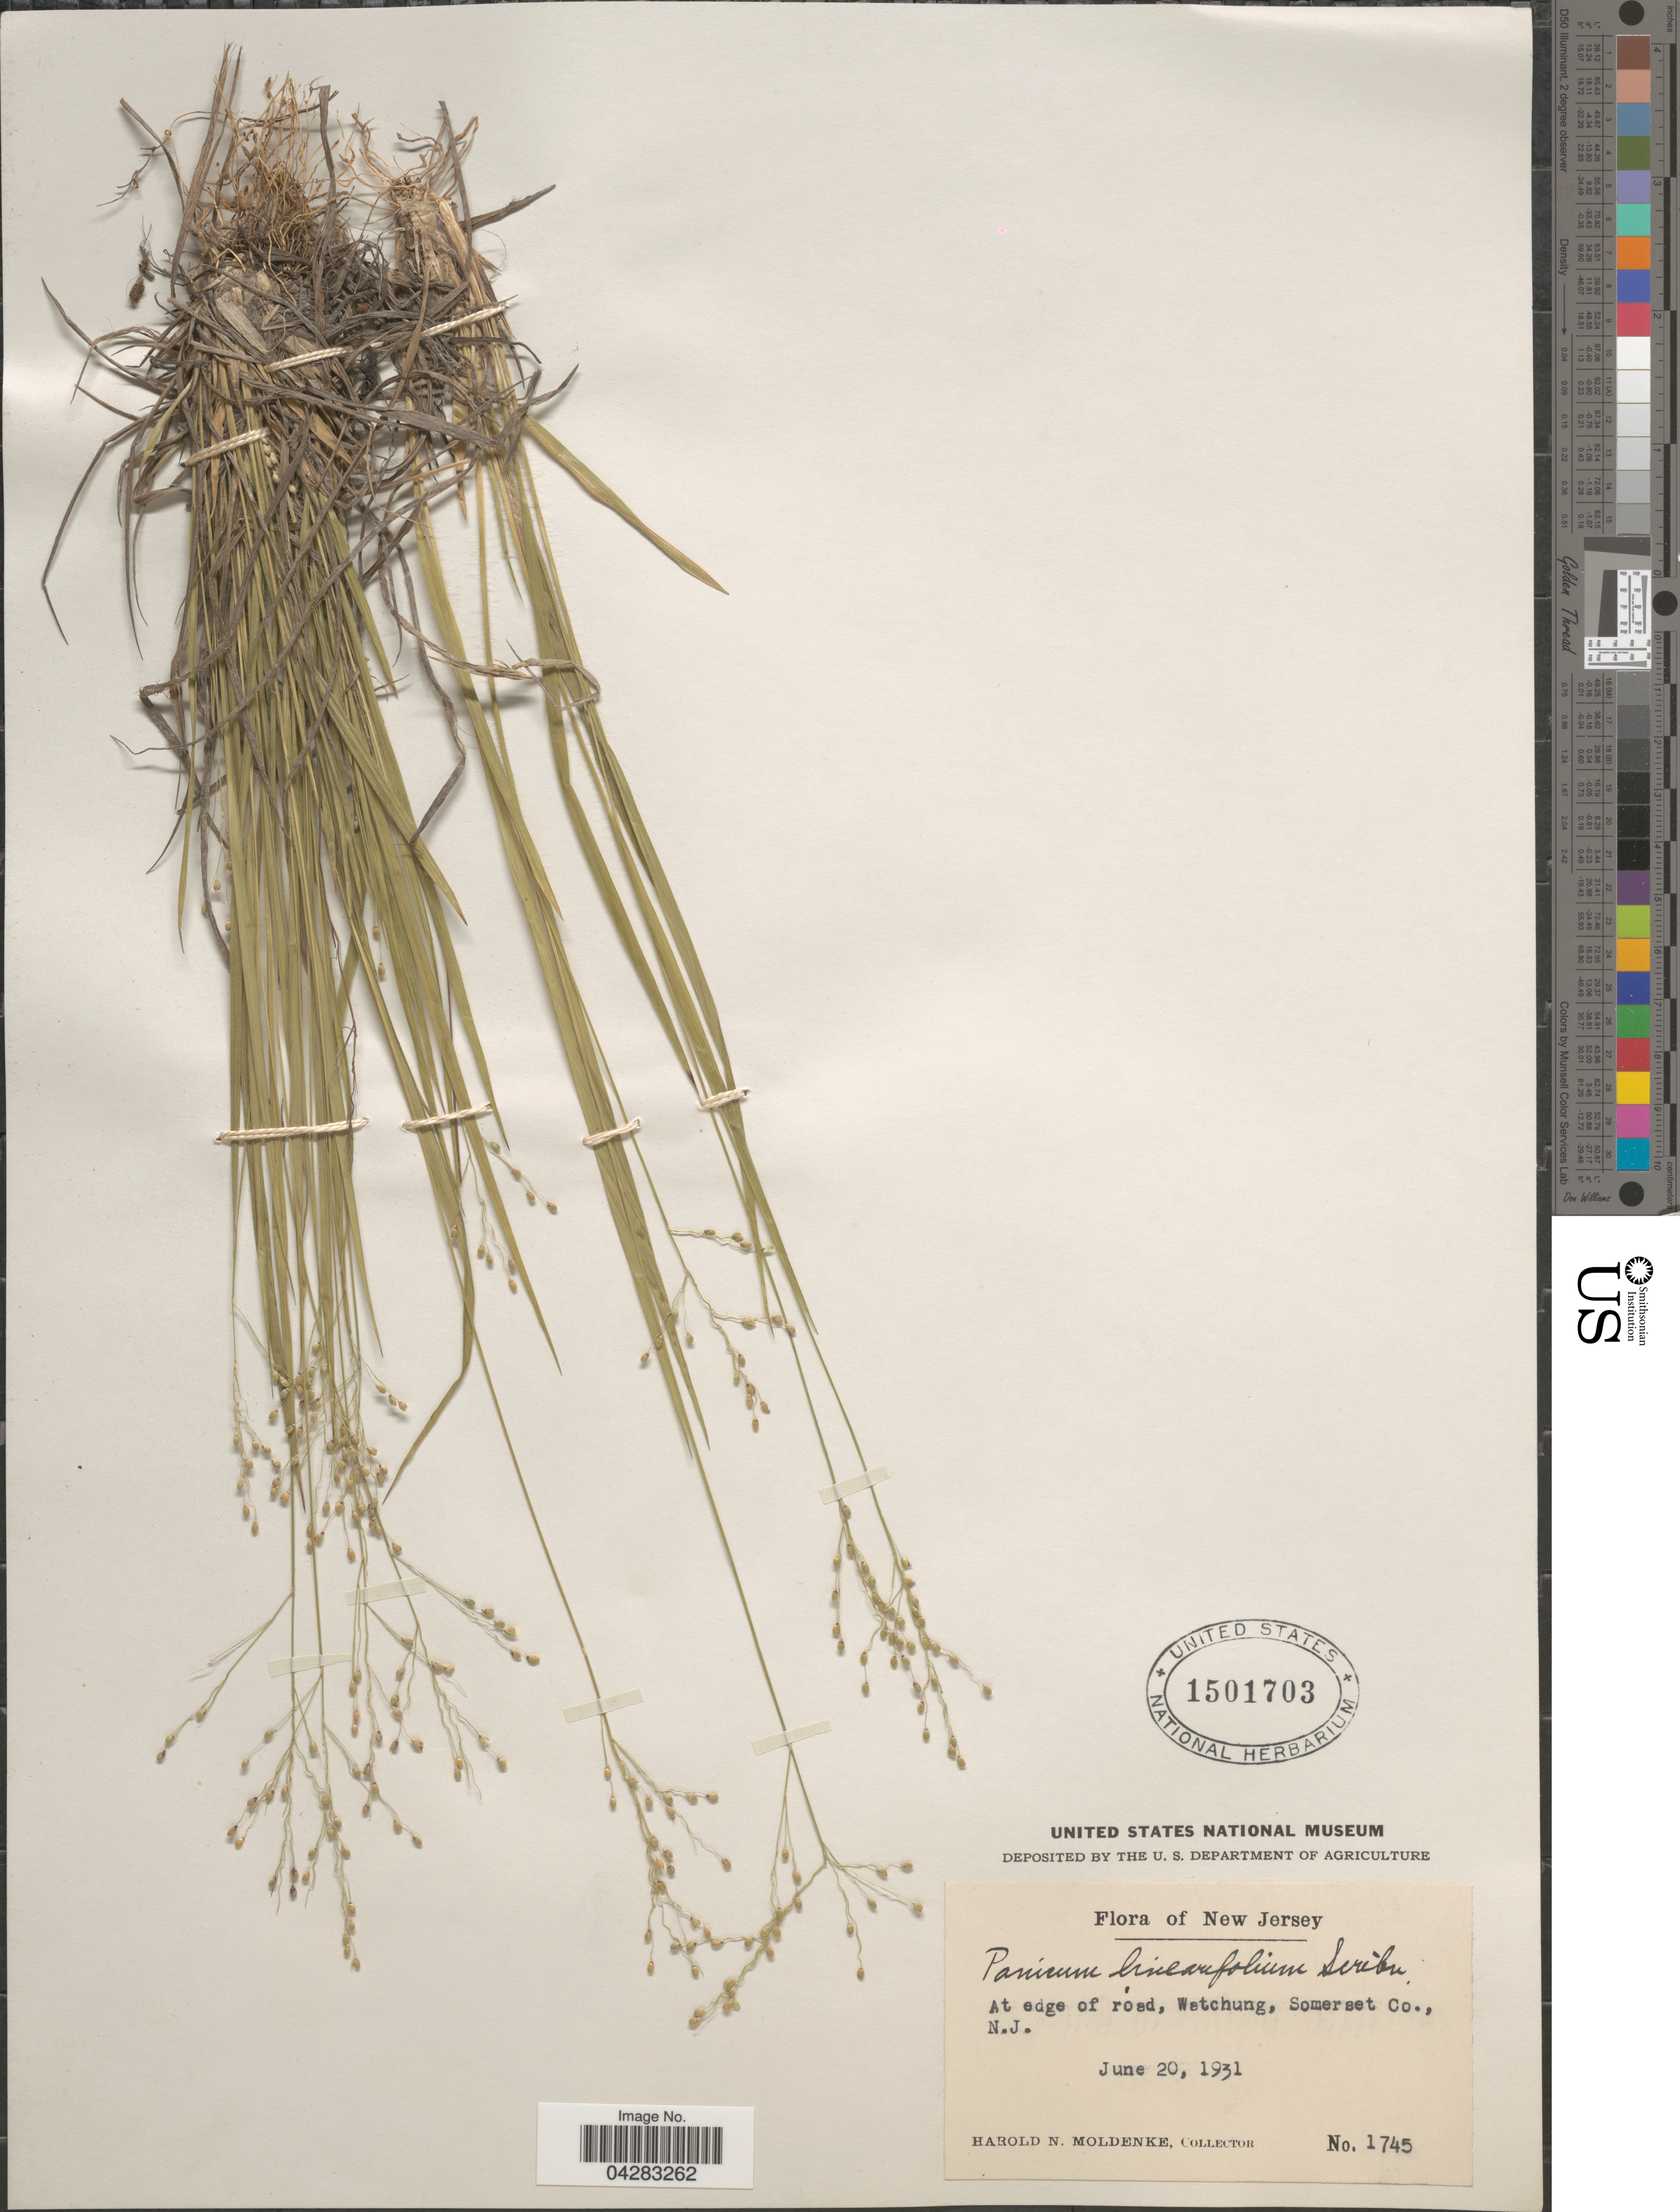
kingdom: Plantae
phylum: Tracheophyta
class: Liliopsida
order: Poales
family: Poaceae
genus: Dichanthelium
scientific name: Dichanthelium linearifolium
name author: (Scribn.) Gould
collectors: H. N. Moldenke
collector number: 1745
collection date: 1931-06-20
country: United States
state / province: New Jersey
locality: At edge of road, Watchung, Somerset Co.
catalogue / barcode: US 1501703